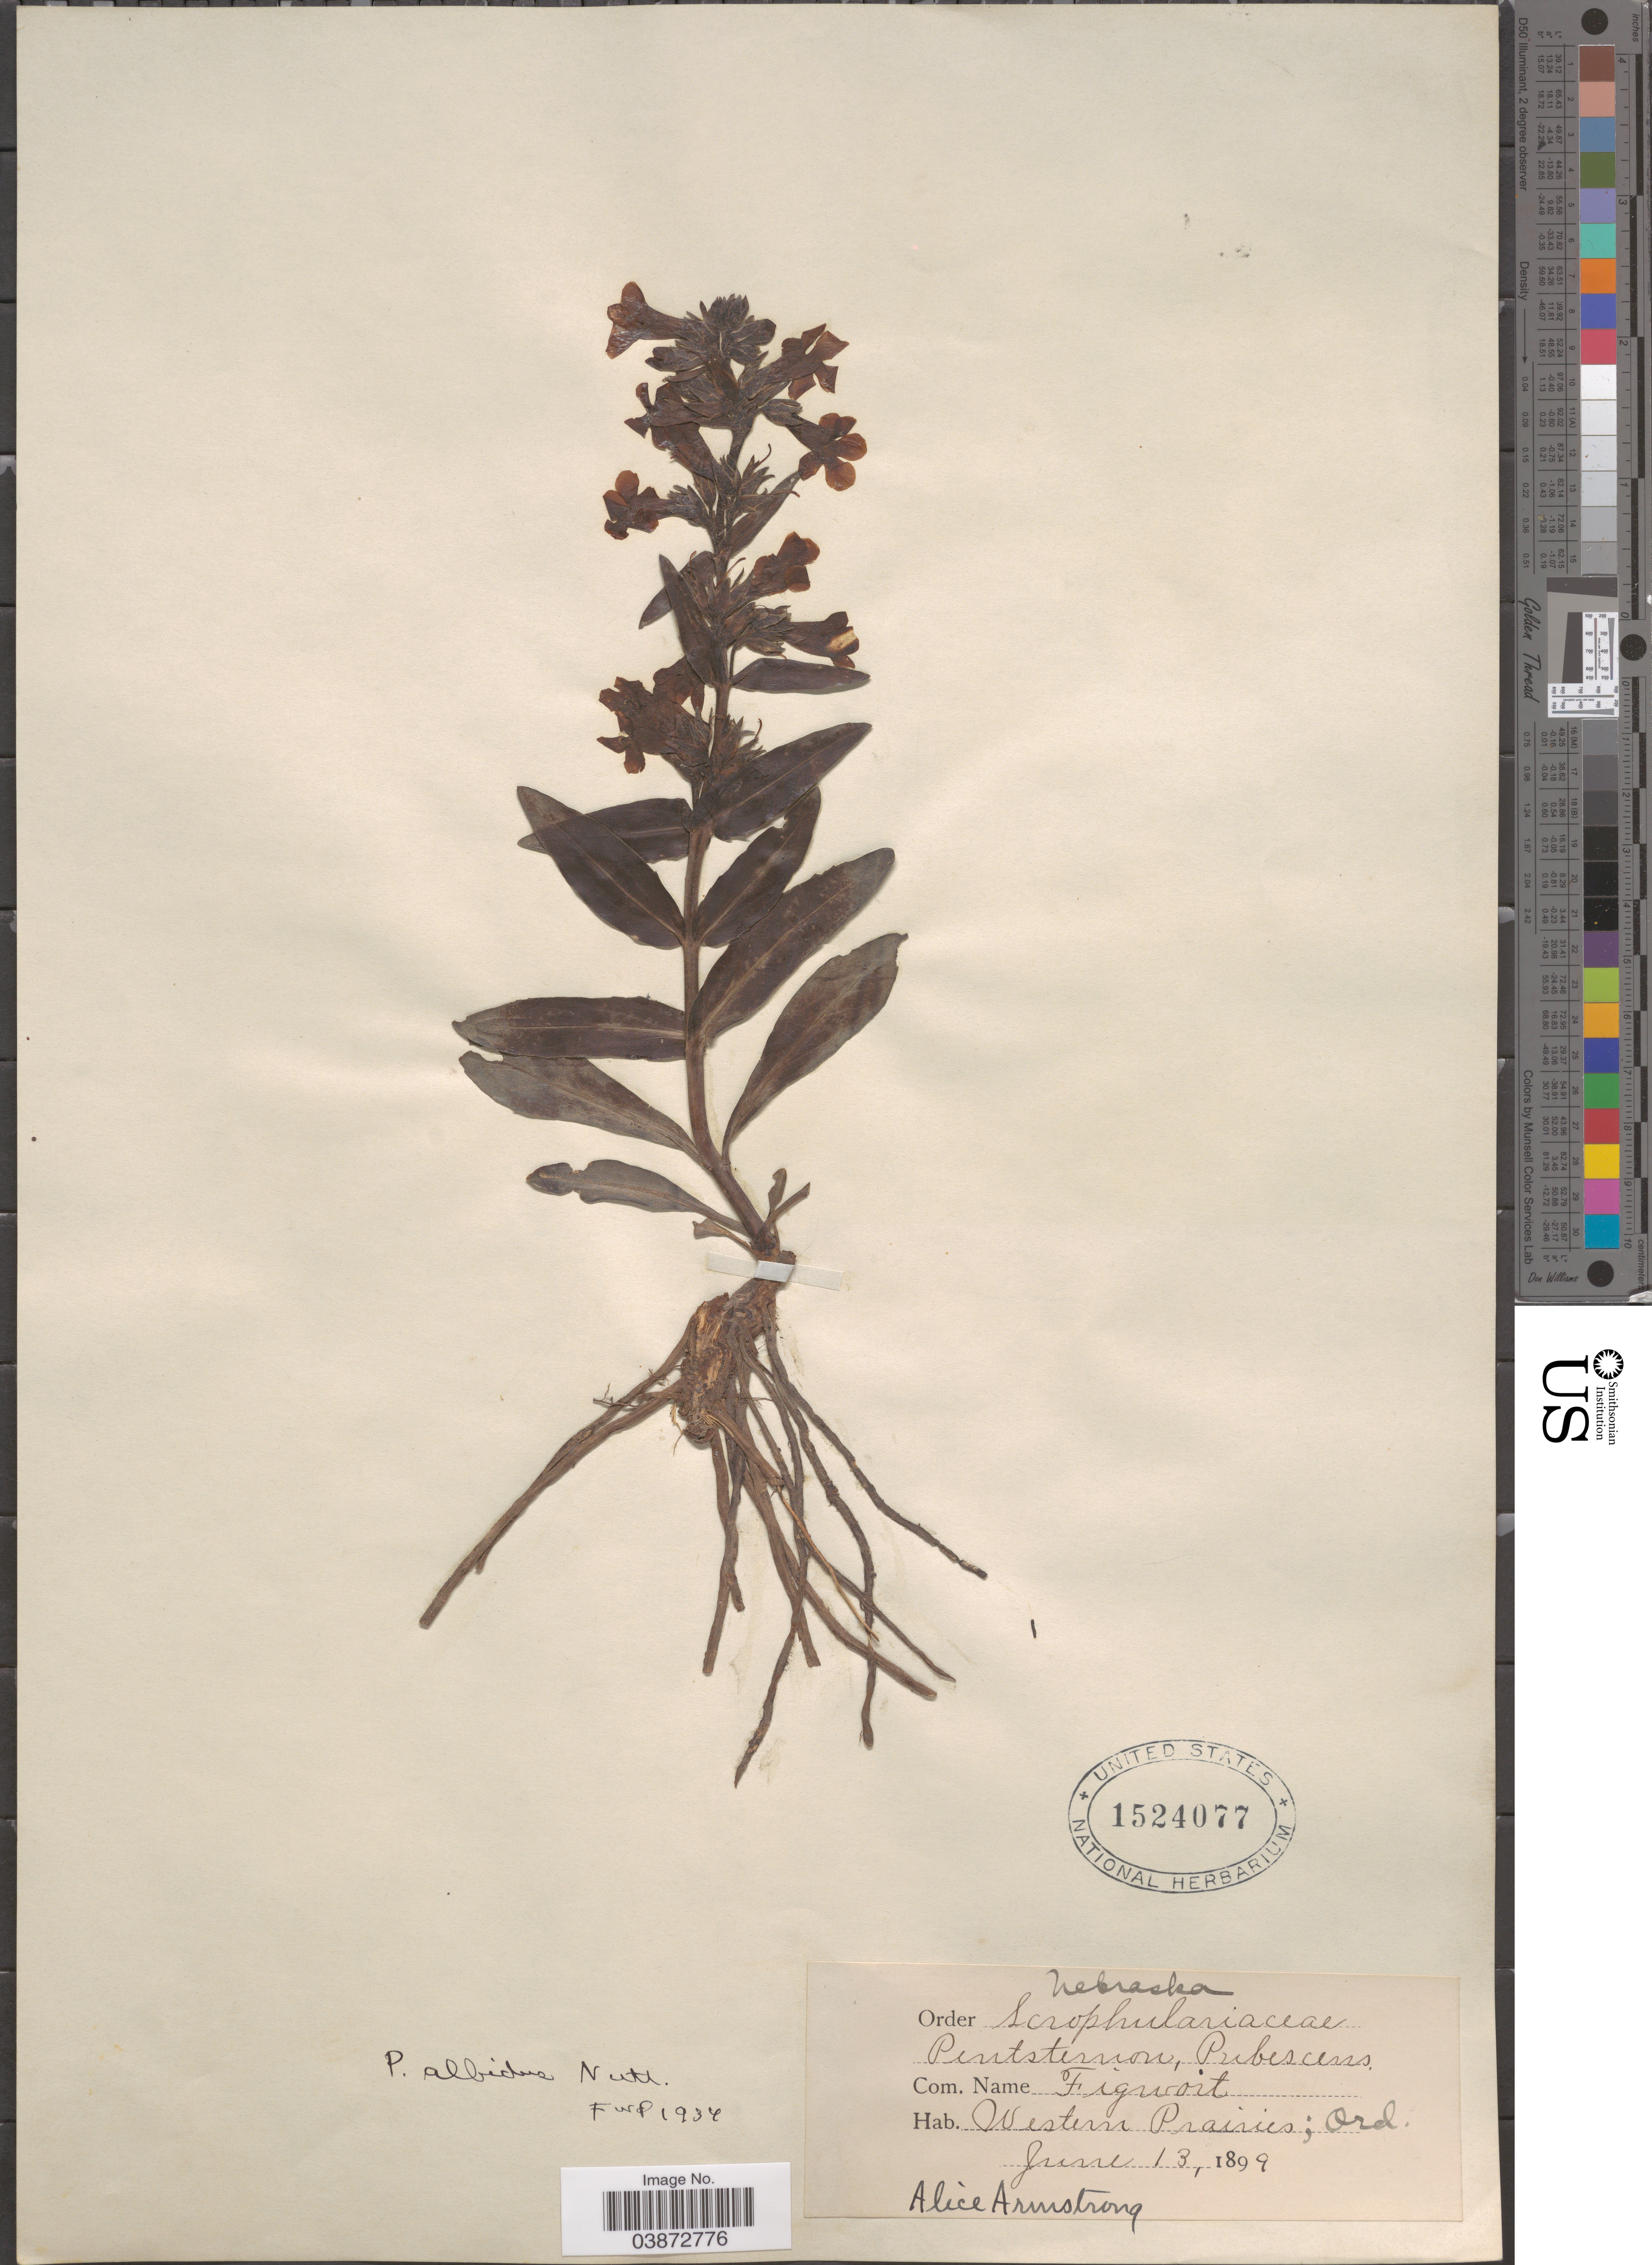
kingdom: Plantae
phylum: Tracheophyta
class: Magnoliopsida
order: Lamiales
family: Plantaginaceae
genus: Penstemon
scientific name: Penstemon albidus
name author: Nutt.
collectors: A. Armstrong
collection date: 1899-06-13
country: United States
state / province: Nebraska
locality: Western Prairies; Ord.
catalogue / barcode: US 1524077